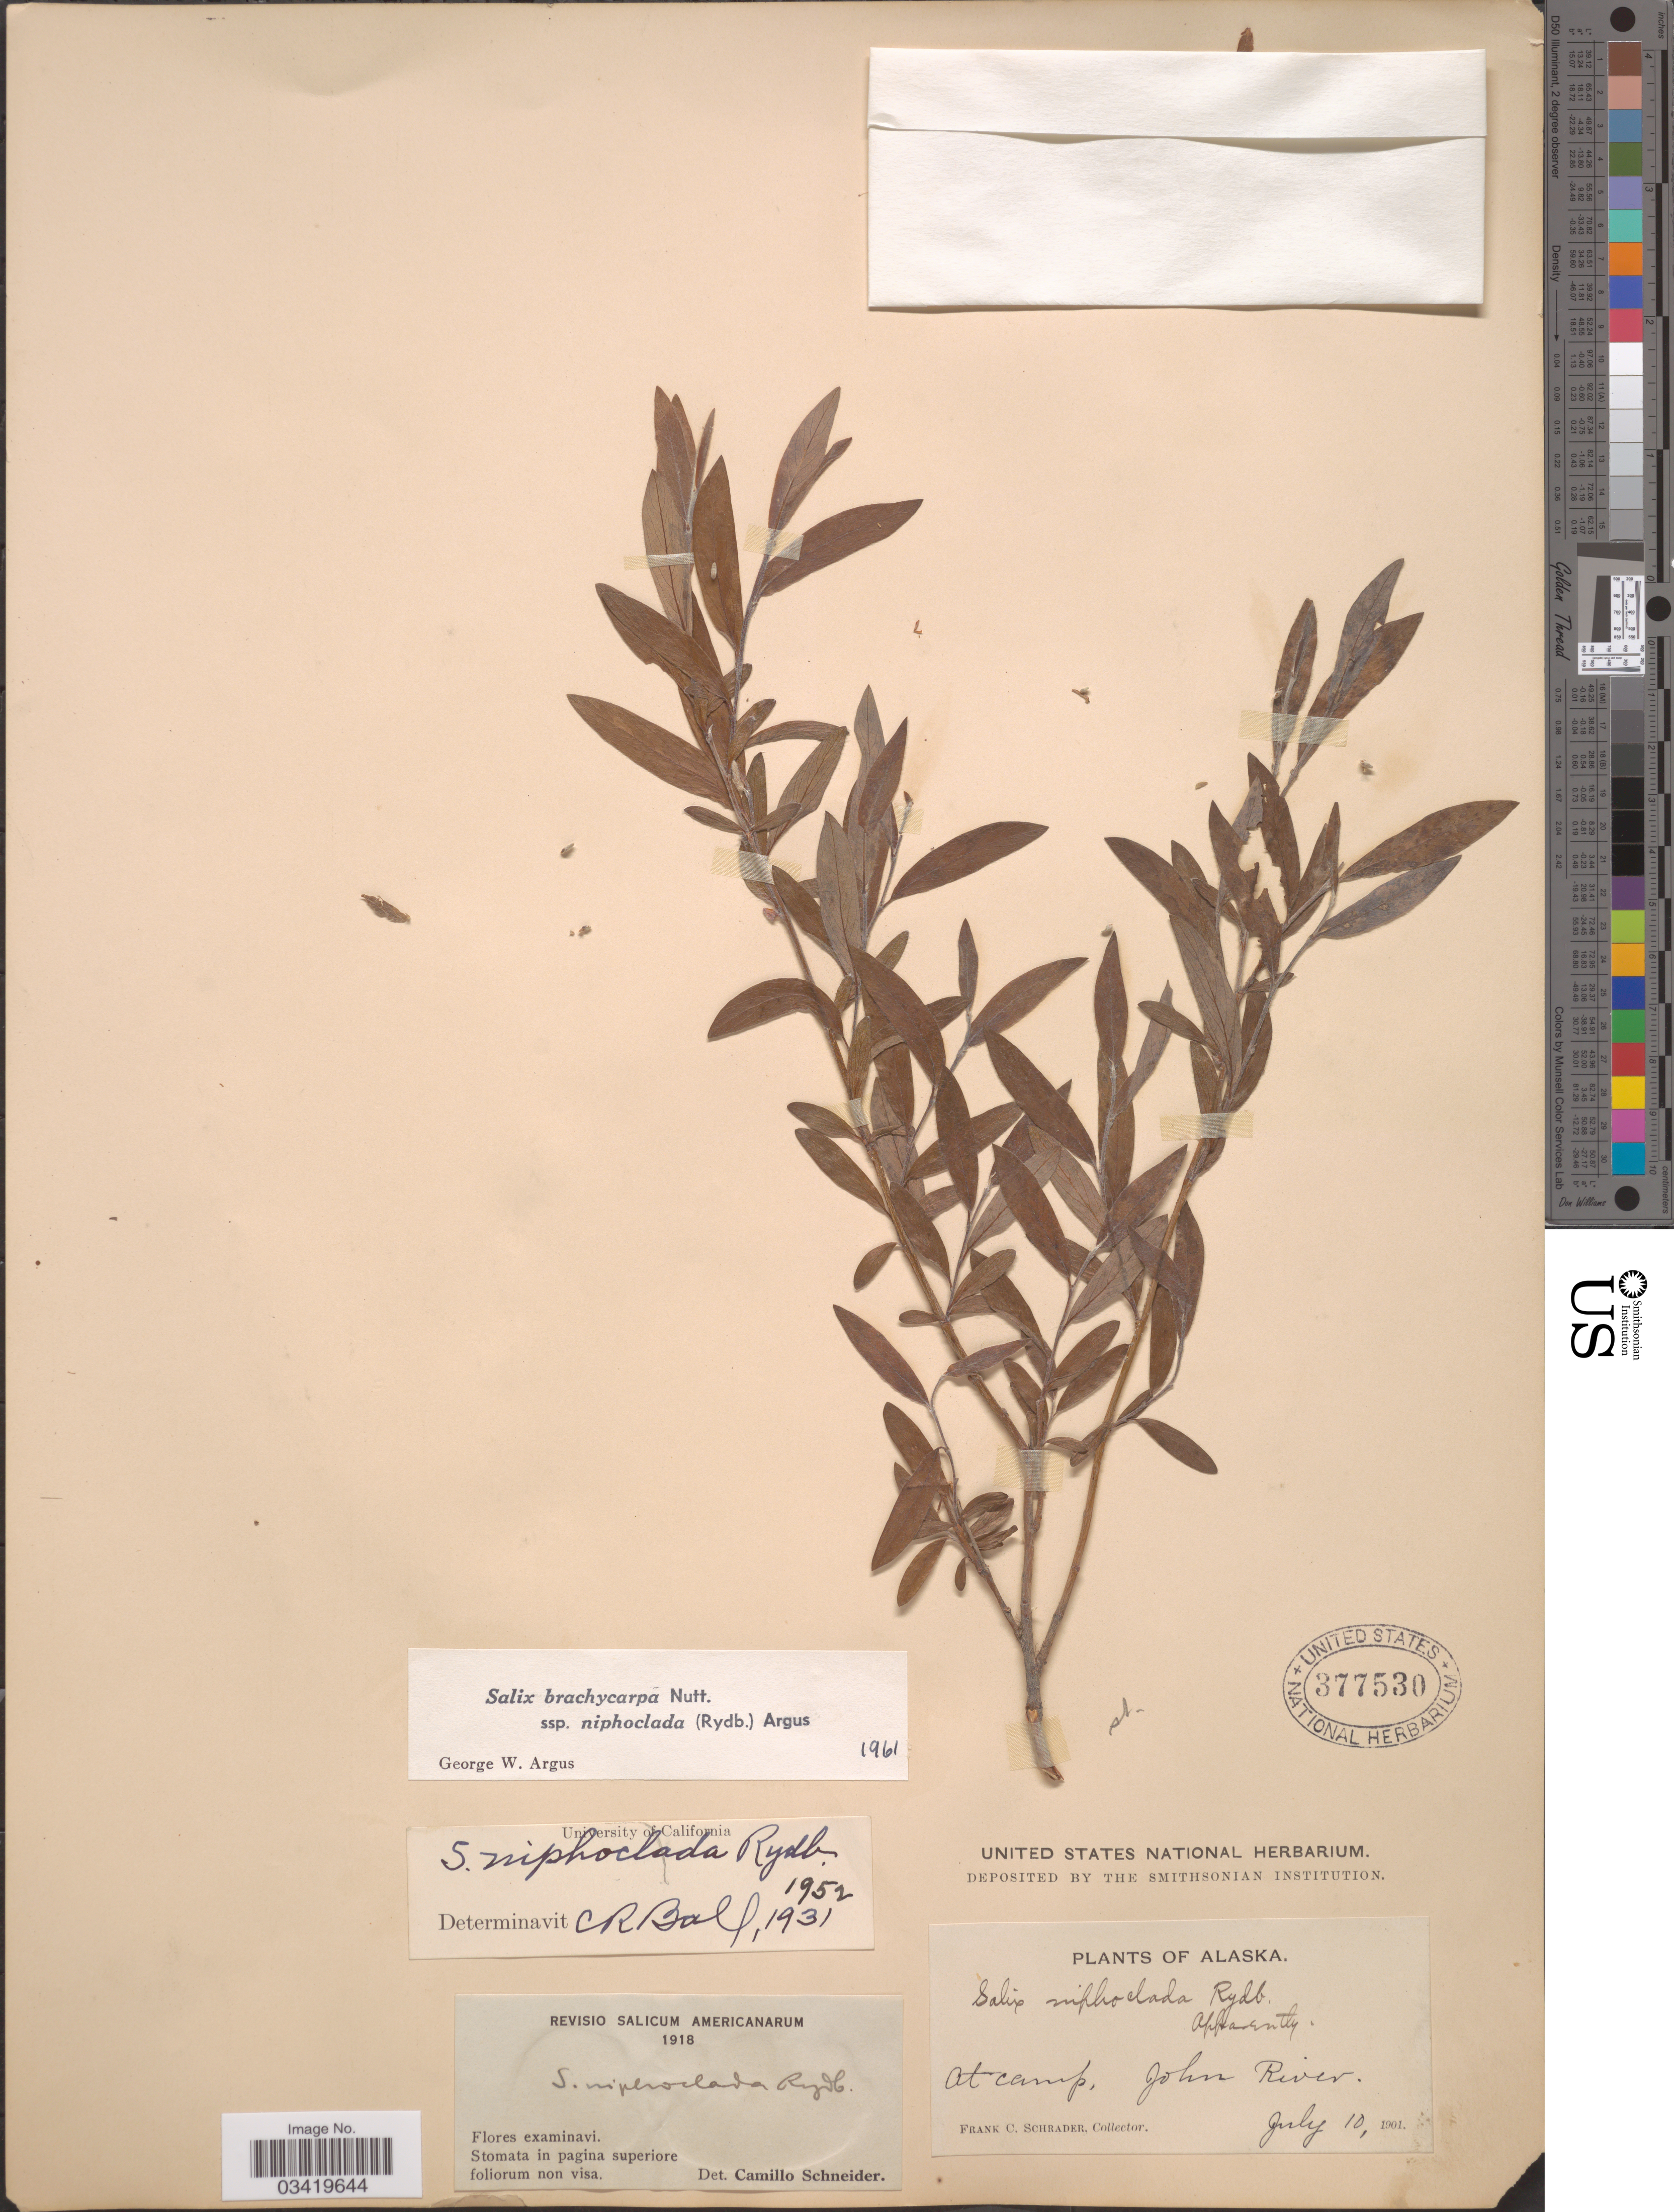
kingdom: Plantae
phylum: Tracheophyta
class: Magnoliopsida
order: Malpighiales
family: Salicaceae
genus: Salix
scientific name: Salix brachycarpa subsp. niphoclada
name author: (Rydb.) Argus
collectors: F. C. Schrader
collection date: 1901-07-10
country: United States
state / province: Alaska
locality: At camp, John River.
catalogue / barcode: US 377530